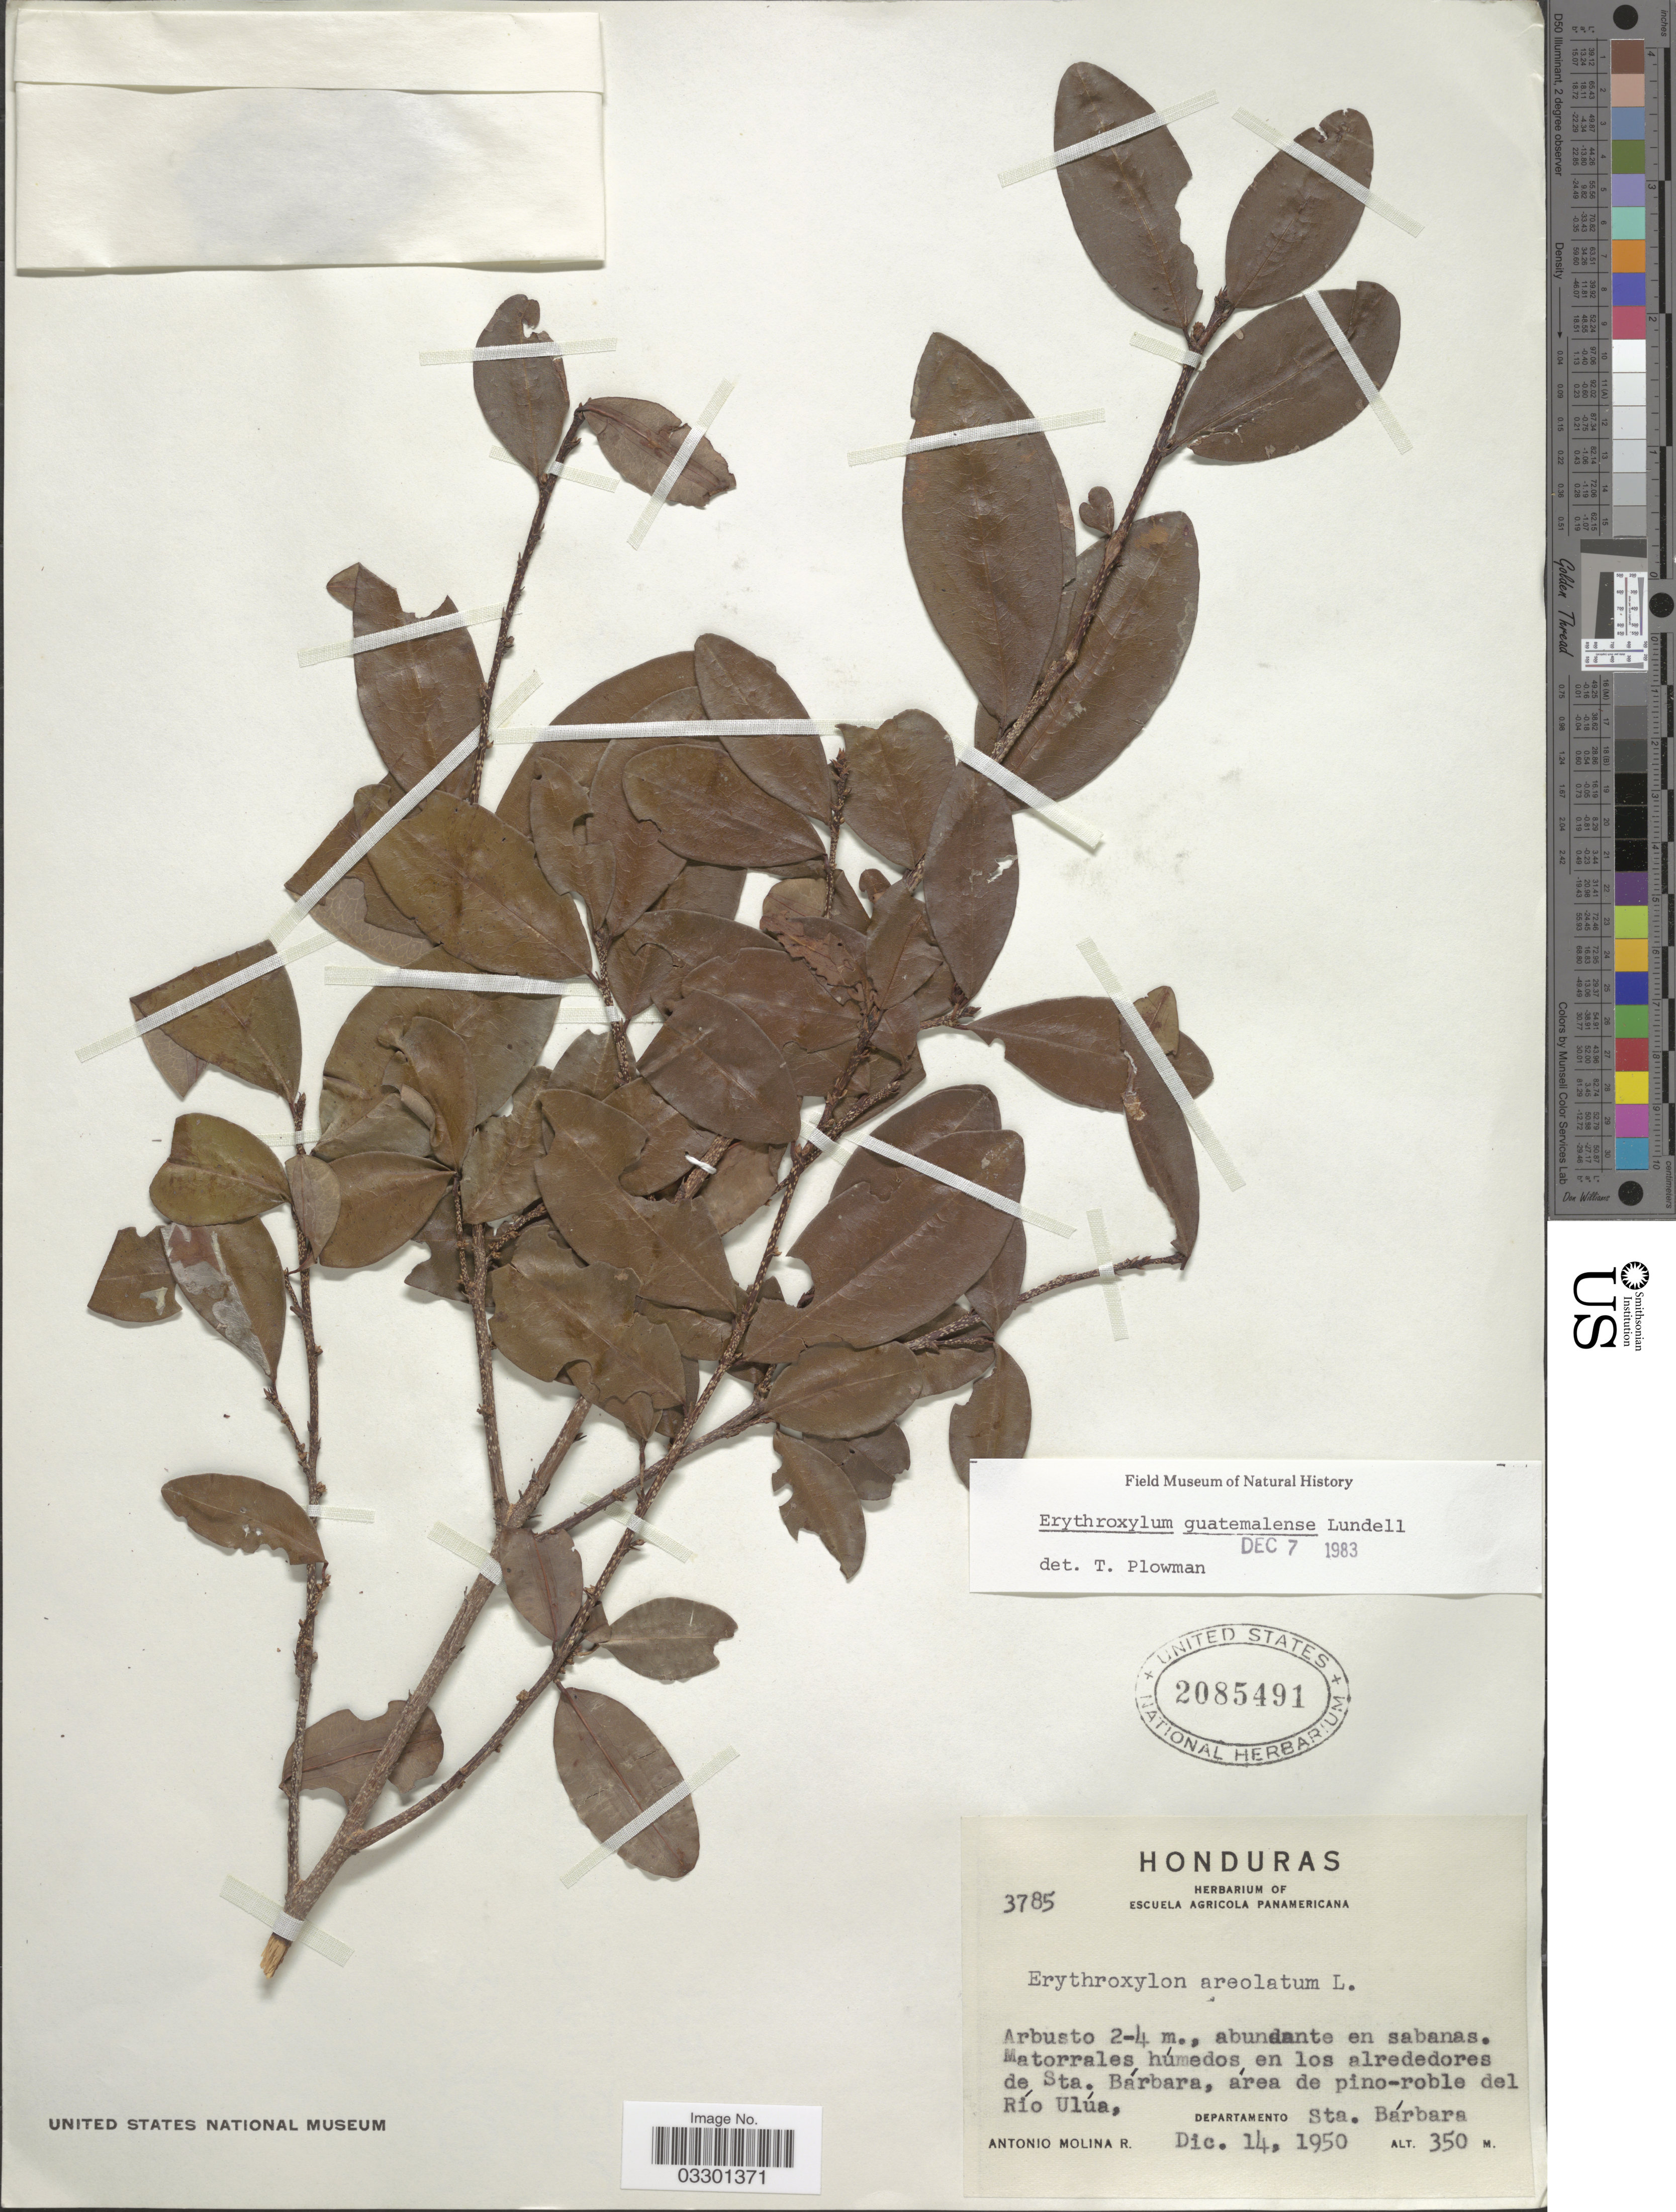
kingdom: Plantae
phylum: Tracheophyta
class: Magnoliopsida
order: Malpighiales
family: Erythroxylaceae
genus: Erythroxylum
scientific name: Erythroxylum guatemalense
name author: Lundell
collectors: A. Molina R.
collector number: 3785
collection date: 1950-12-14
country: Honduras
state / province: Santa Bárbara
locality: En los alrededores de Sta. Bárbara, área de pino-roble del Río Ulúa, Departamento Sta. Bárbara.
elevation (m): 350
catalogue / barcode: US 2085491